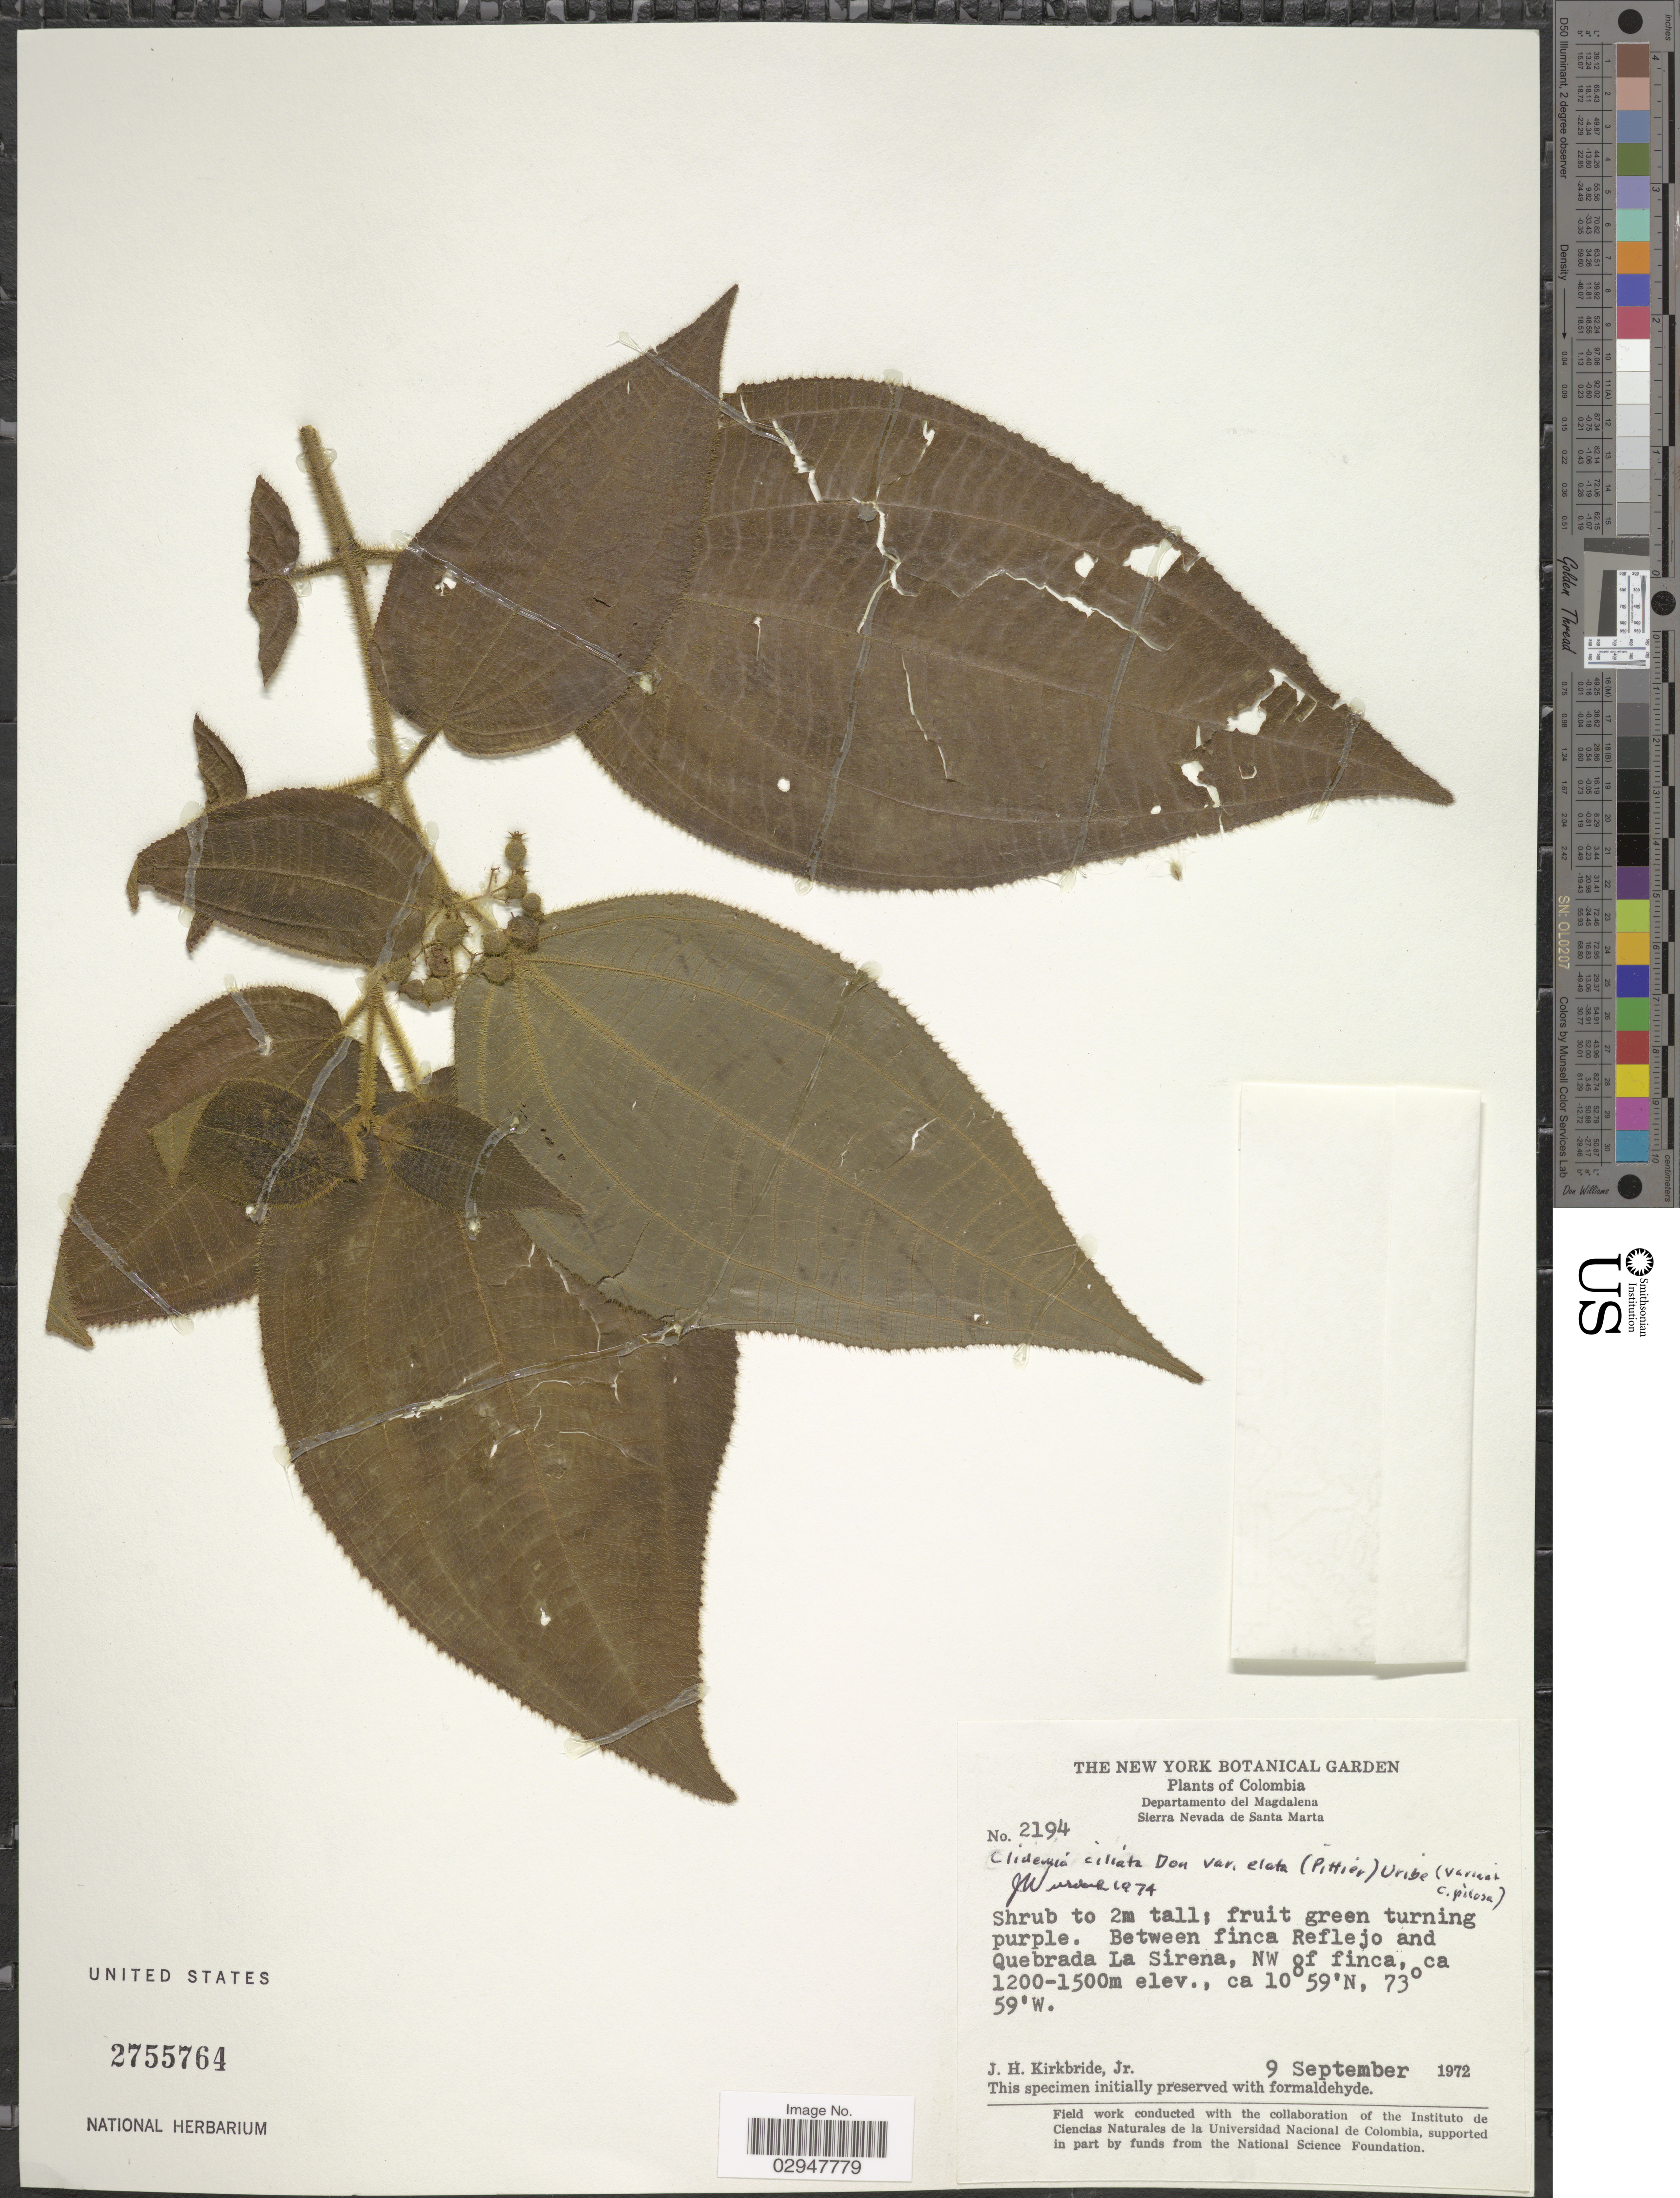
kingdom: Plantae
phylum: Tracheophyta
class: Magnoliopsida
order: Myrtales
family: Melastomataceae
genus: Clidemia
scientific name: Clidemia elata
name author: Pittier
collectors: J. H. Kirkbride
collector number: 2194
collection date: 1972-09-09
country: Colombia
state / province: Magdalena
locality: Departamento del Magdalena, Sierra Nevada de Santa Marta, Between Finca Reflejo and Quebrada La Sirena, NW of Finca.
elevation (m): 1200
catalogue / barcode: US 2755764